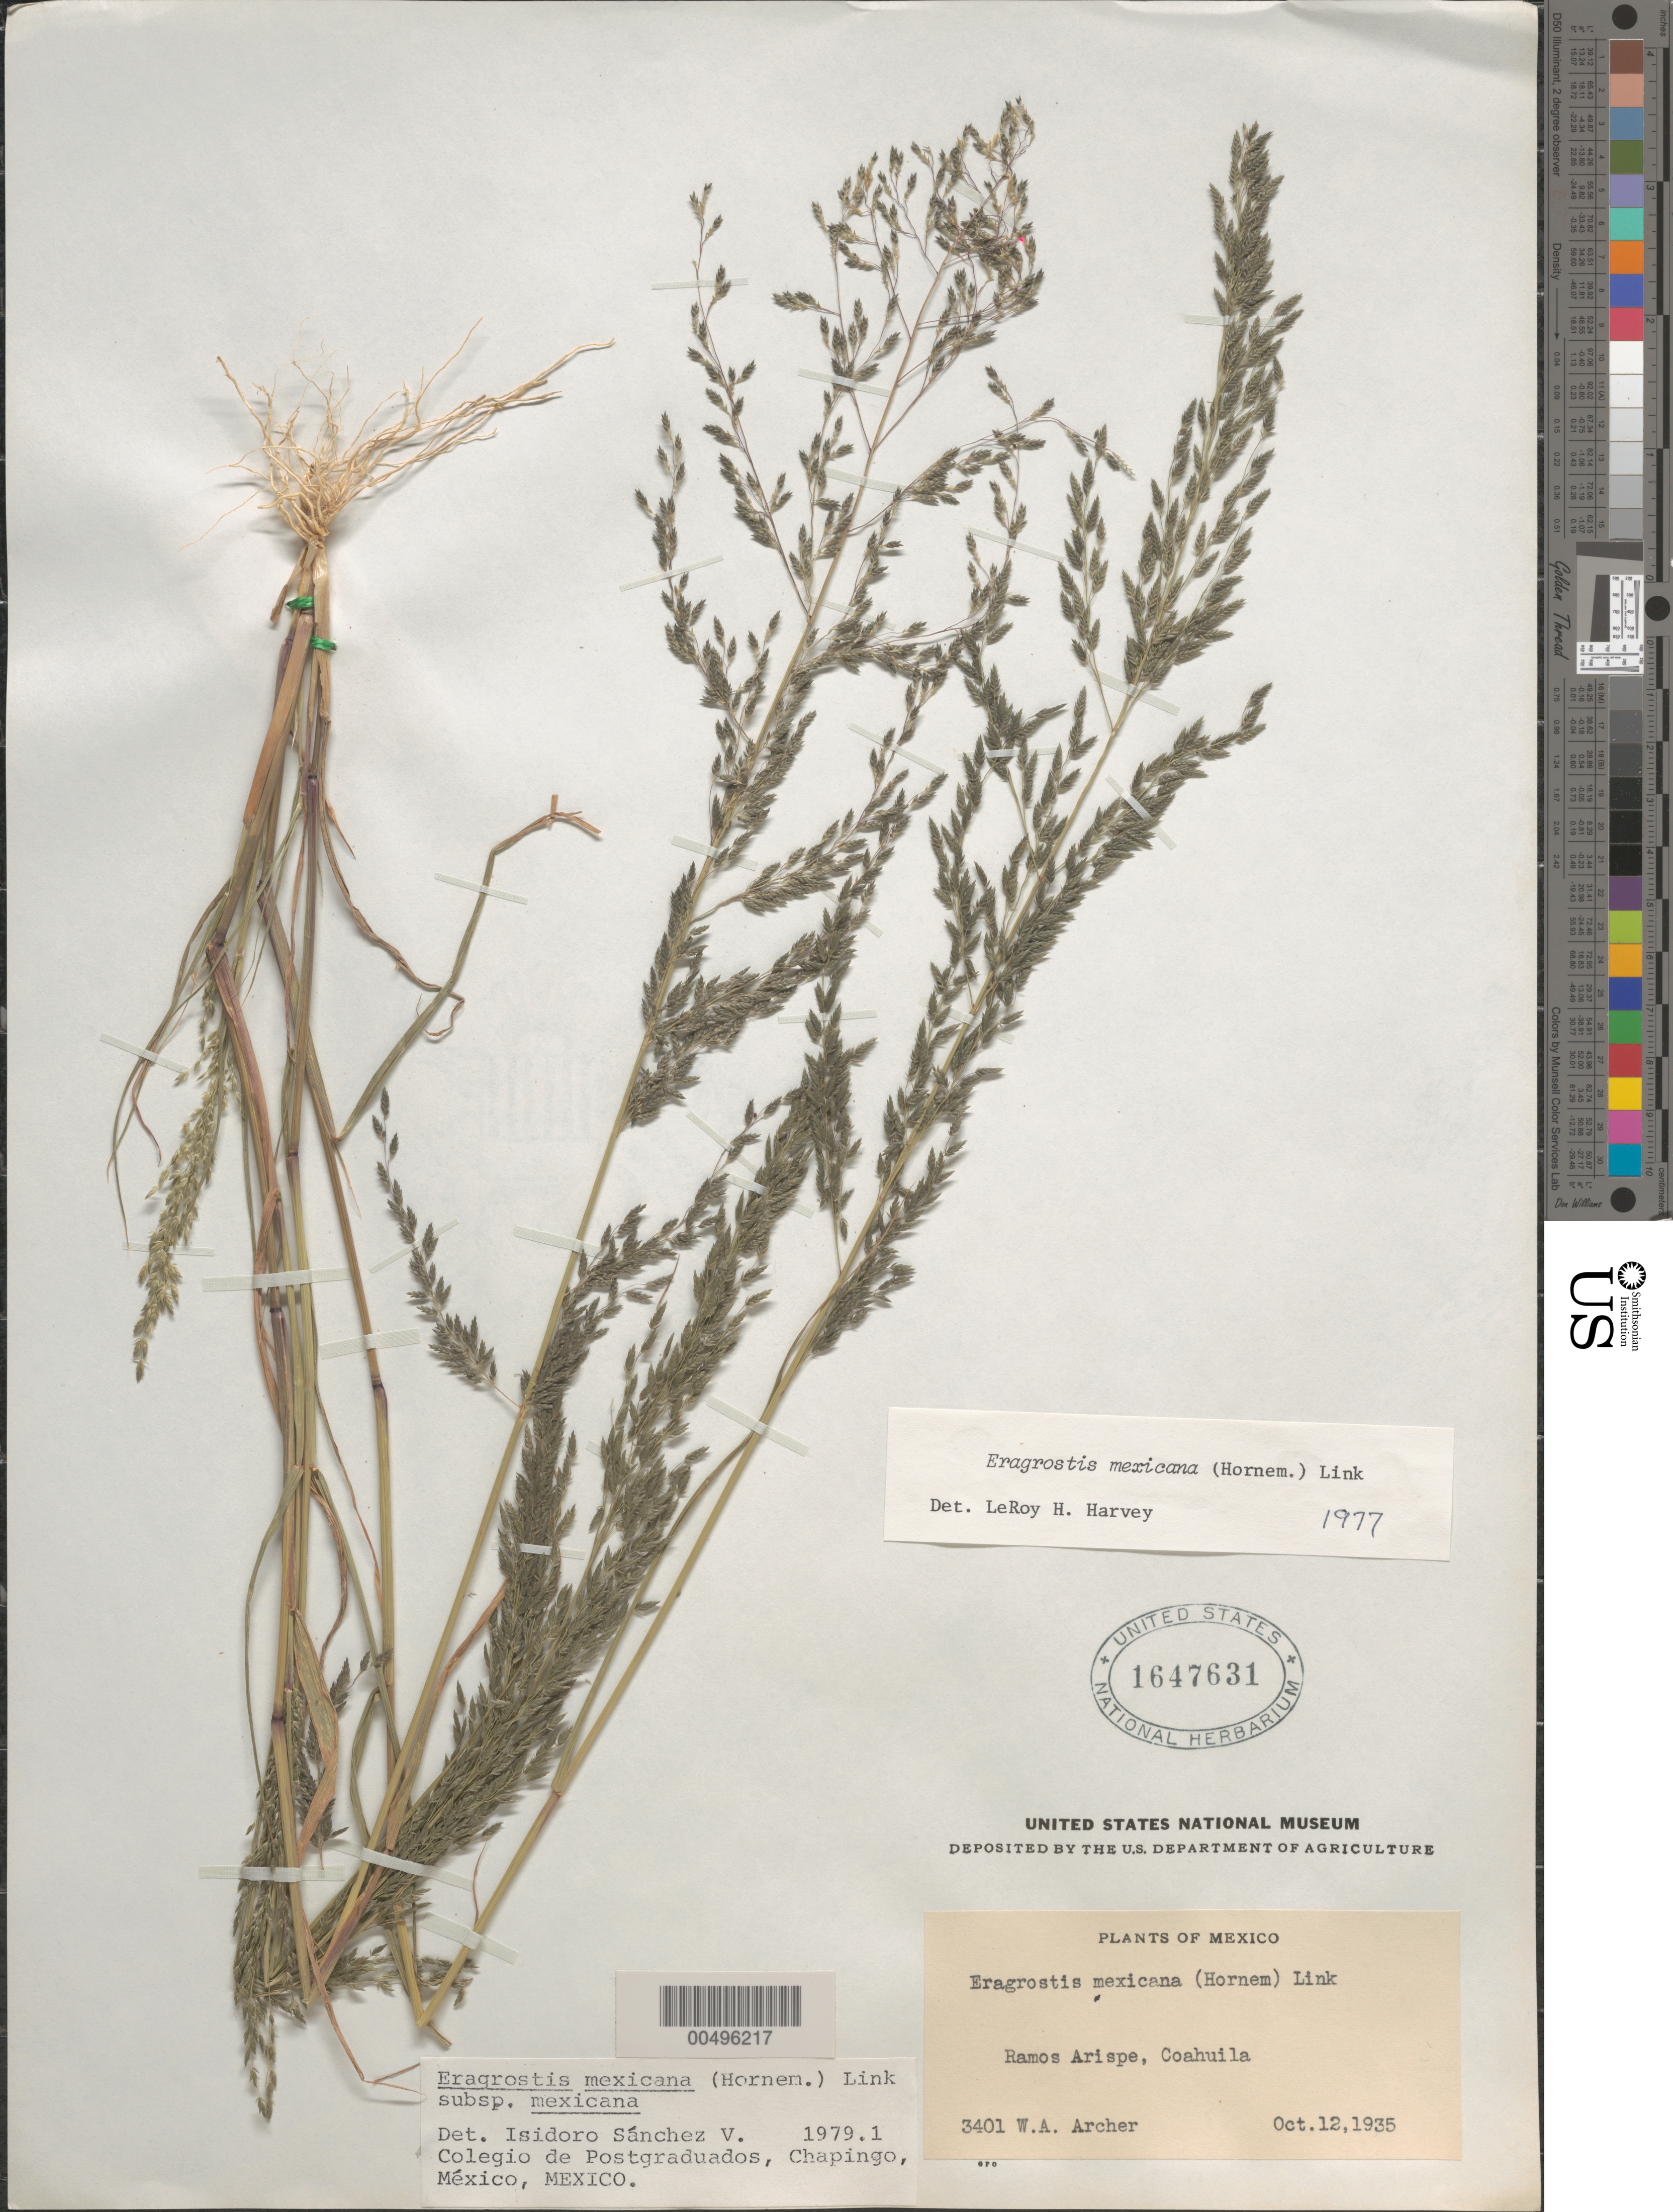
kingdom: Plantae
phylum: Tracheophyta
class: Liliopsida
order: Poales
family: Poaceae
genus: Eragrostis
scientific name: Eragrostis mexicana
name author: (Hornem.) Link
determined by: Sánchez Vega, I. M.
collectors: W. A. Archer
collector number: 3401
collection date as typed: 12 Oct 1935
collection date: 1935-10-12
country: Mexico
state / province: Coahuila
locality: Ramos Arispe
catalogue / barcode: US 1647631